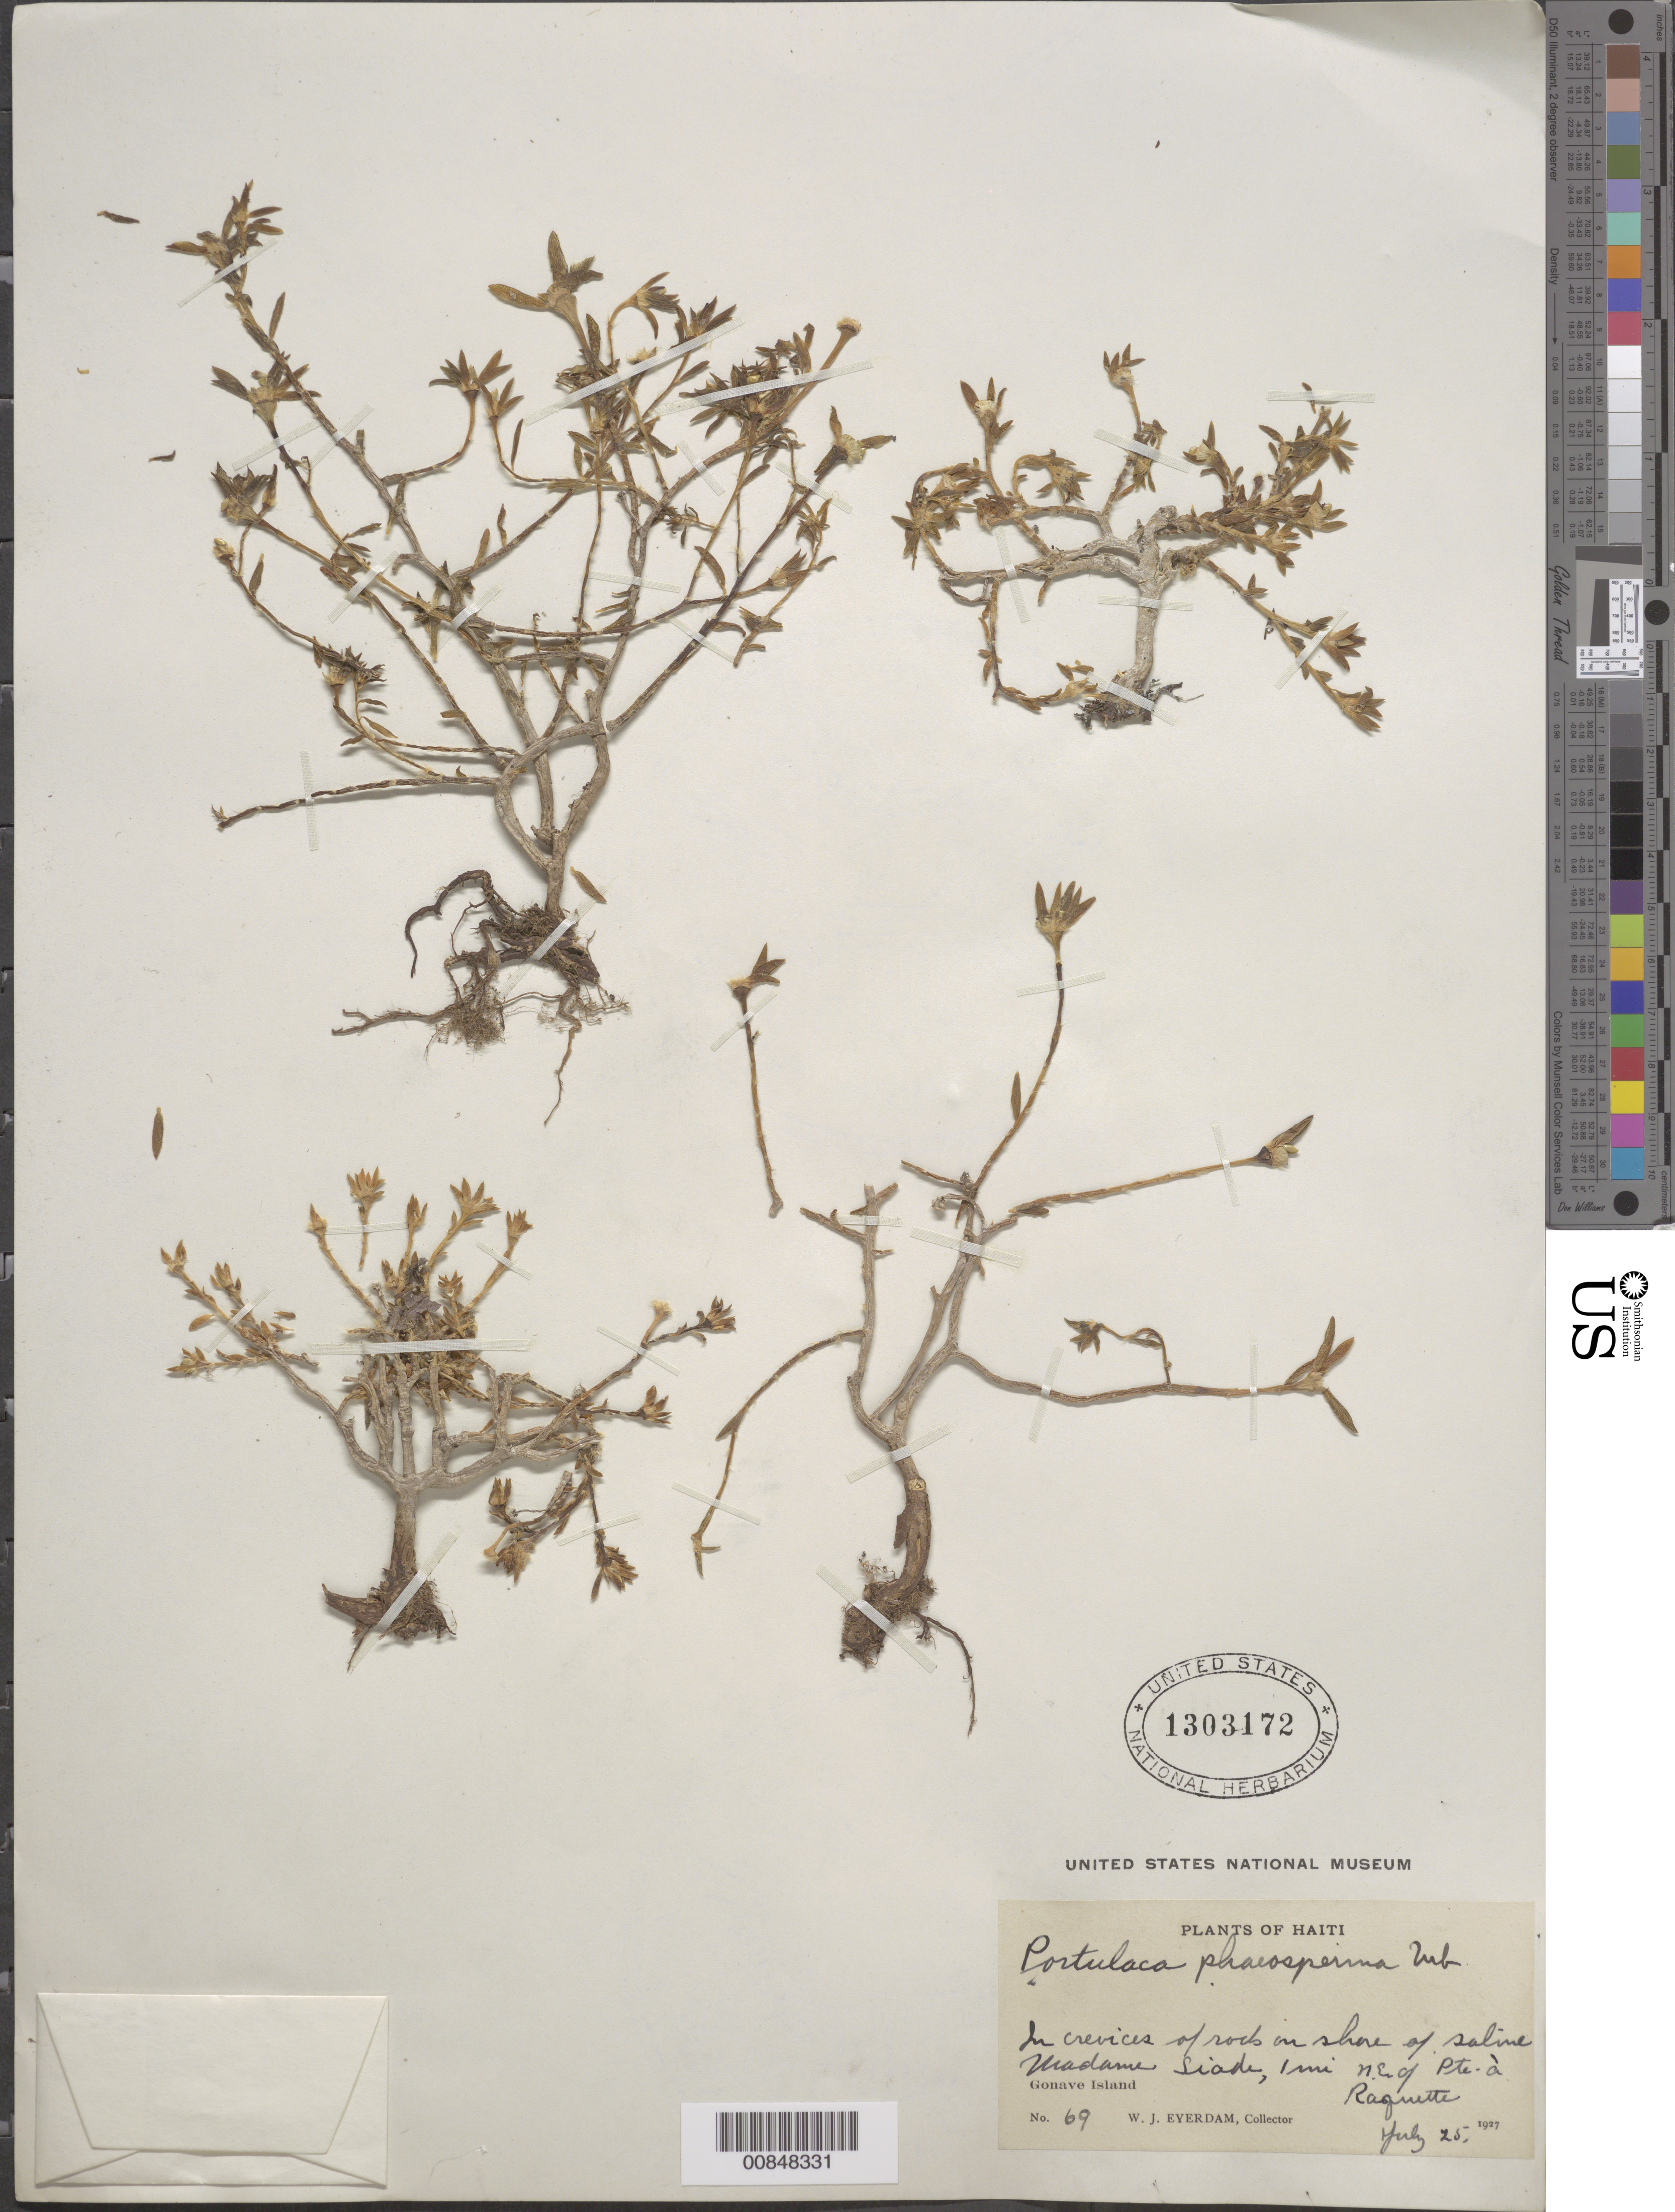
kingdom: Plantae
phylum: Tracheophyta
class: Magnoliopsida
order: Caryophyllales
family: Portulacaceae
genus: Portulaca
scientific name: Portulaca rubricaulis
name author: Kunth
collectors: W. J. Eyerdam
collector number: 69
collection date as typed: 25 Jul 1927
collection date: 1927-07-25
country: Haiti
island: Gonave I.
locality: Gonave Island. On shore of Saline Madame Siade, 1 mi NE of Pte. à Raquette.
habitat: Crevices on rocks on shore of saline.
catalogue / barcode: US 1303172